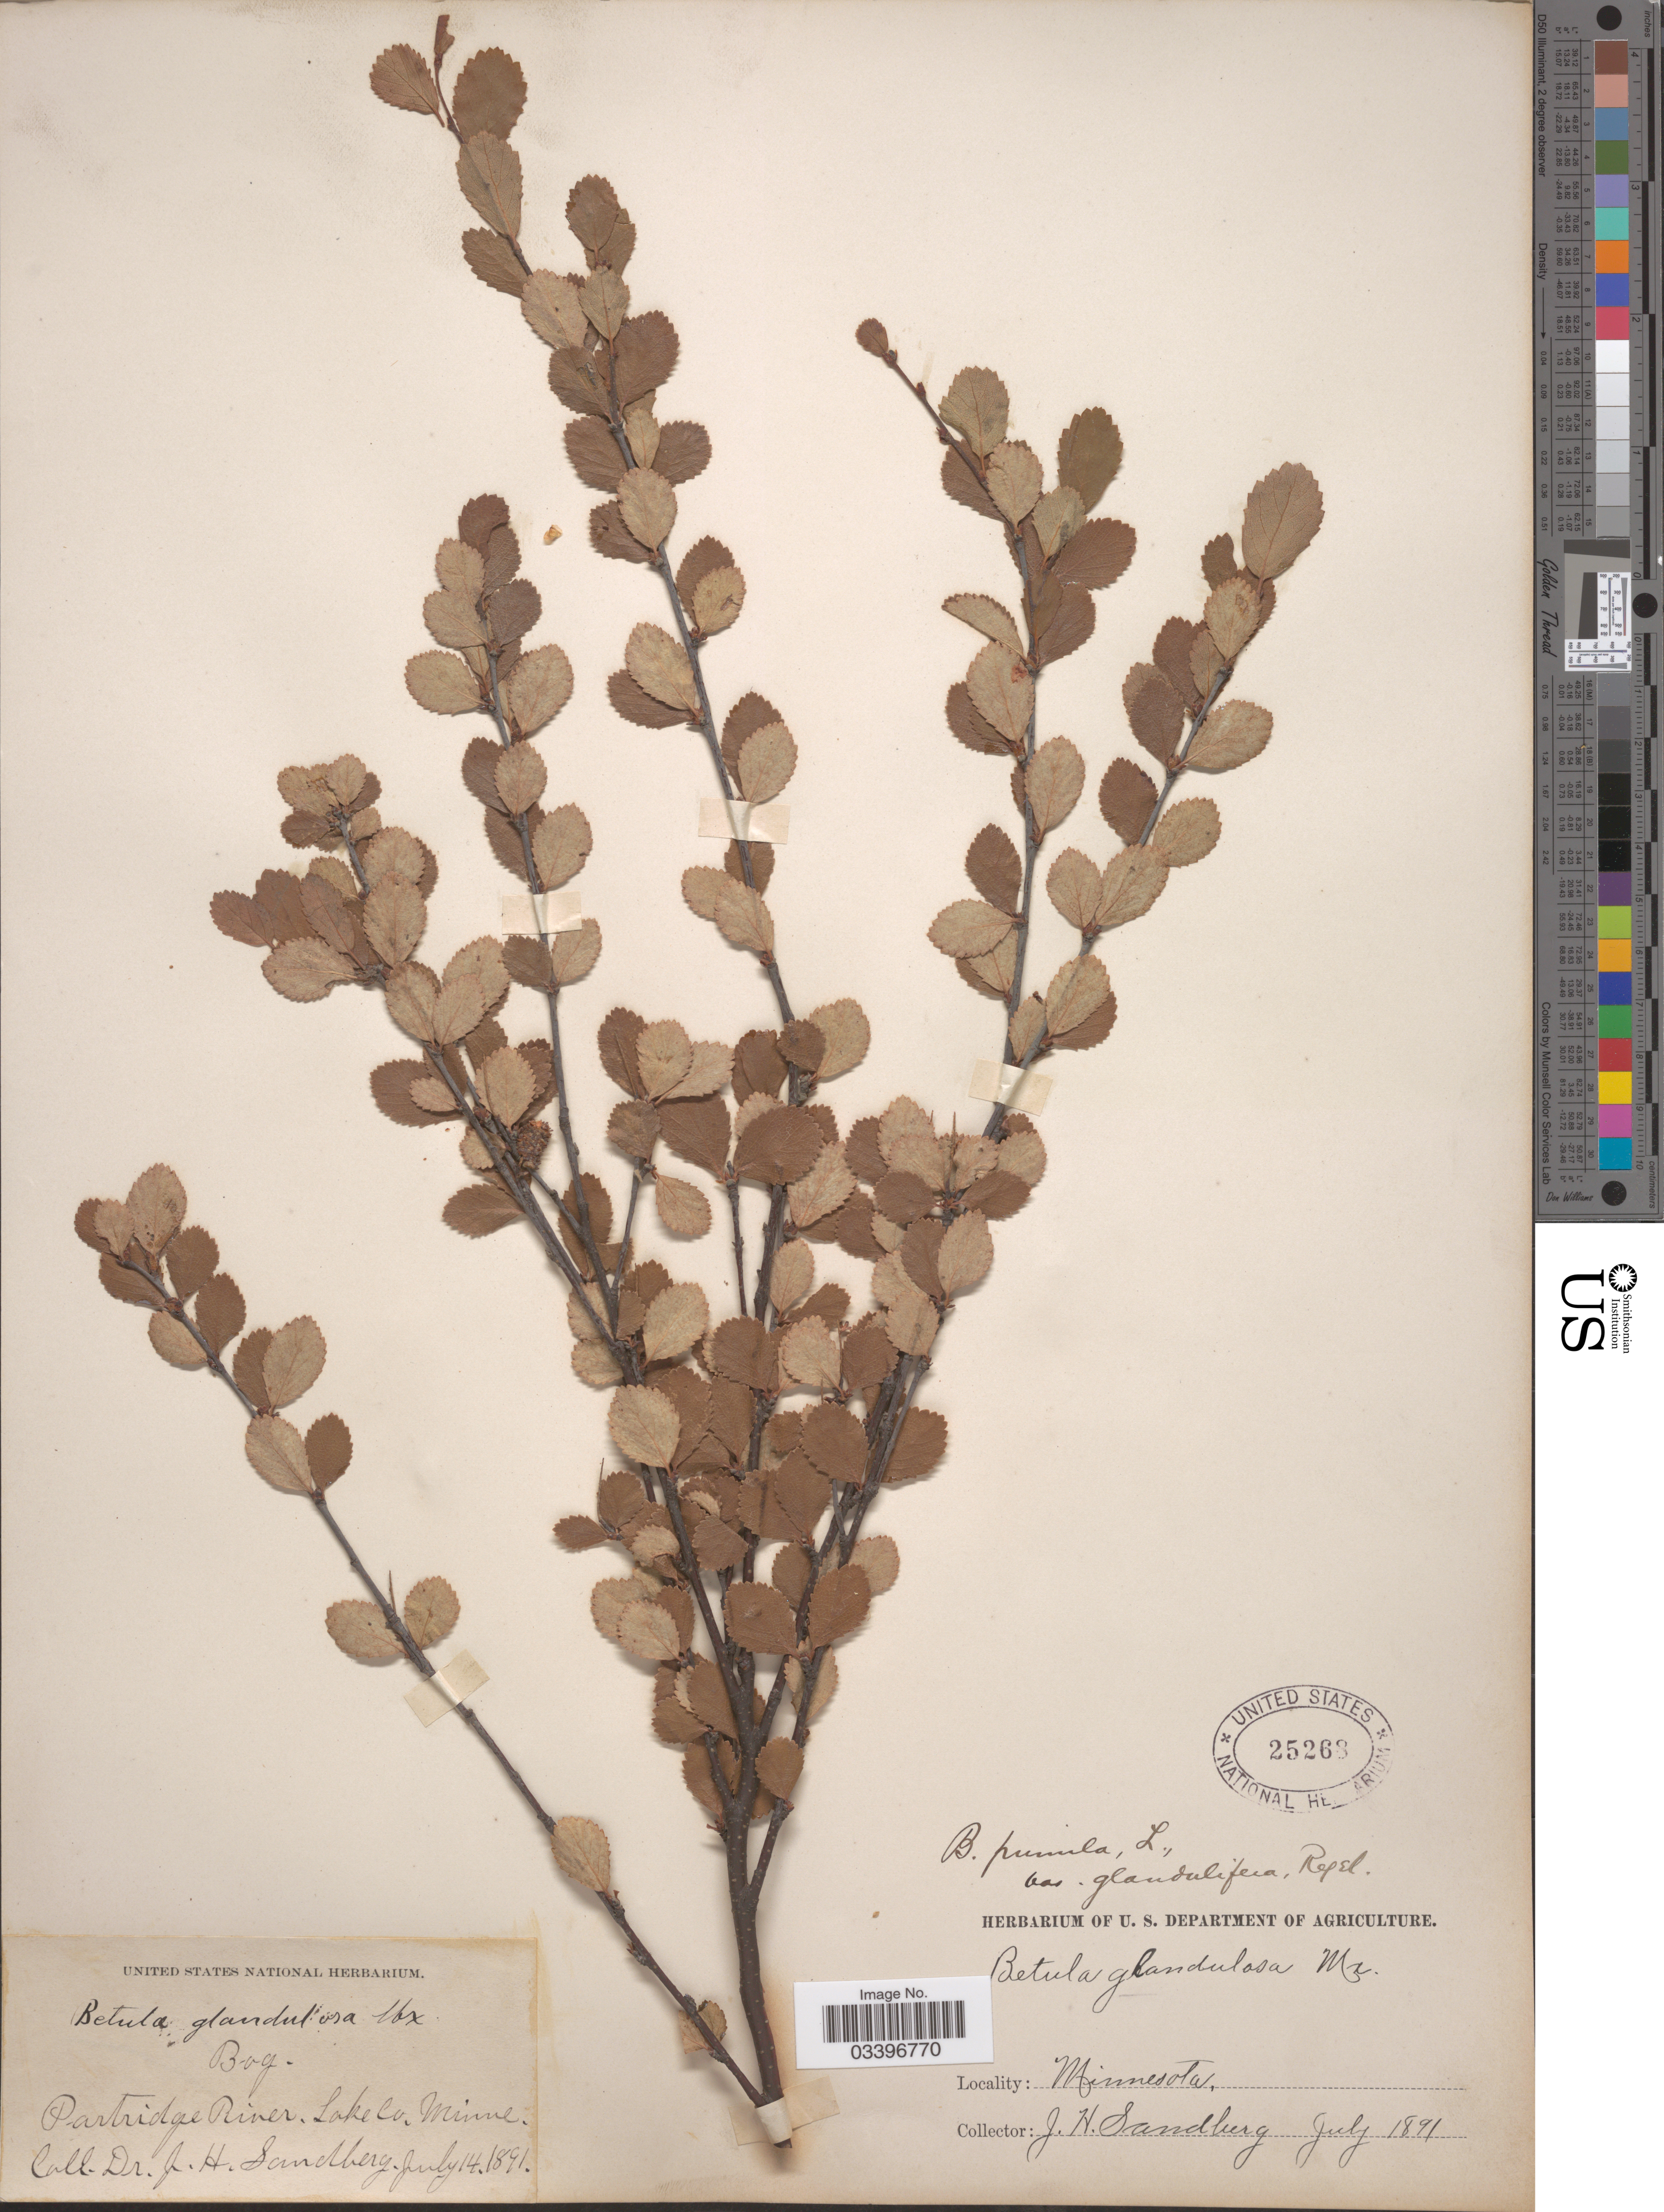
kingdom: Plantae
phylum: Tracheophyta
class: Magnoliopsida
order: Fagales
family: Betulaceae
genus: Betula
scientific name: Betula pumila var. glandulifera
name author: Regel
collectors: J. H. Sandberg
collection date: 1891-07-14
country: United States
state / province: Minnesota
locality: Partridge River, Lake Co.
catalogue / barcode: US 25268